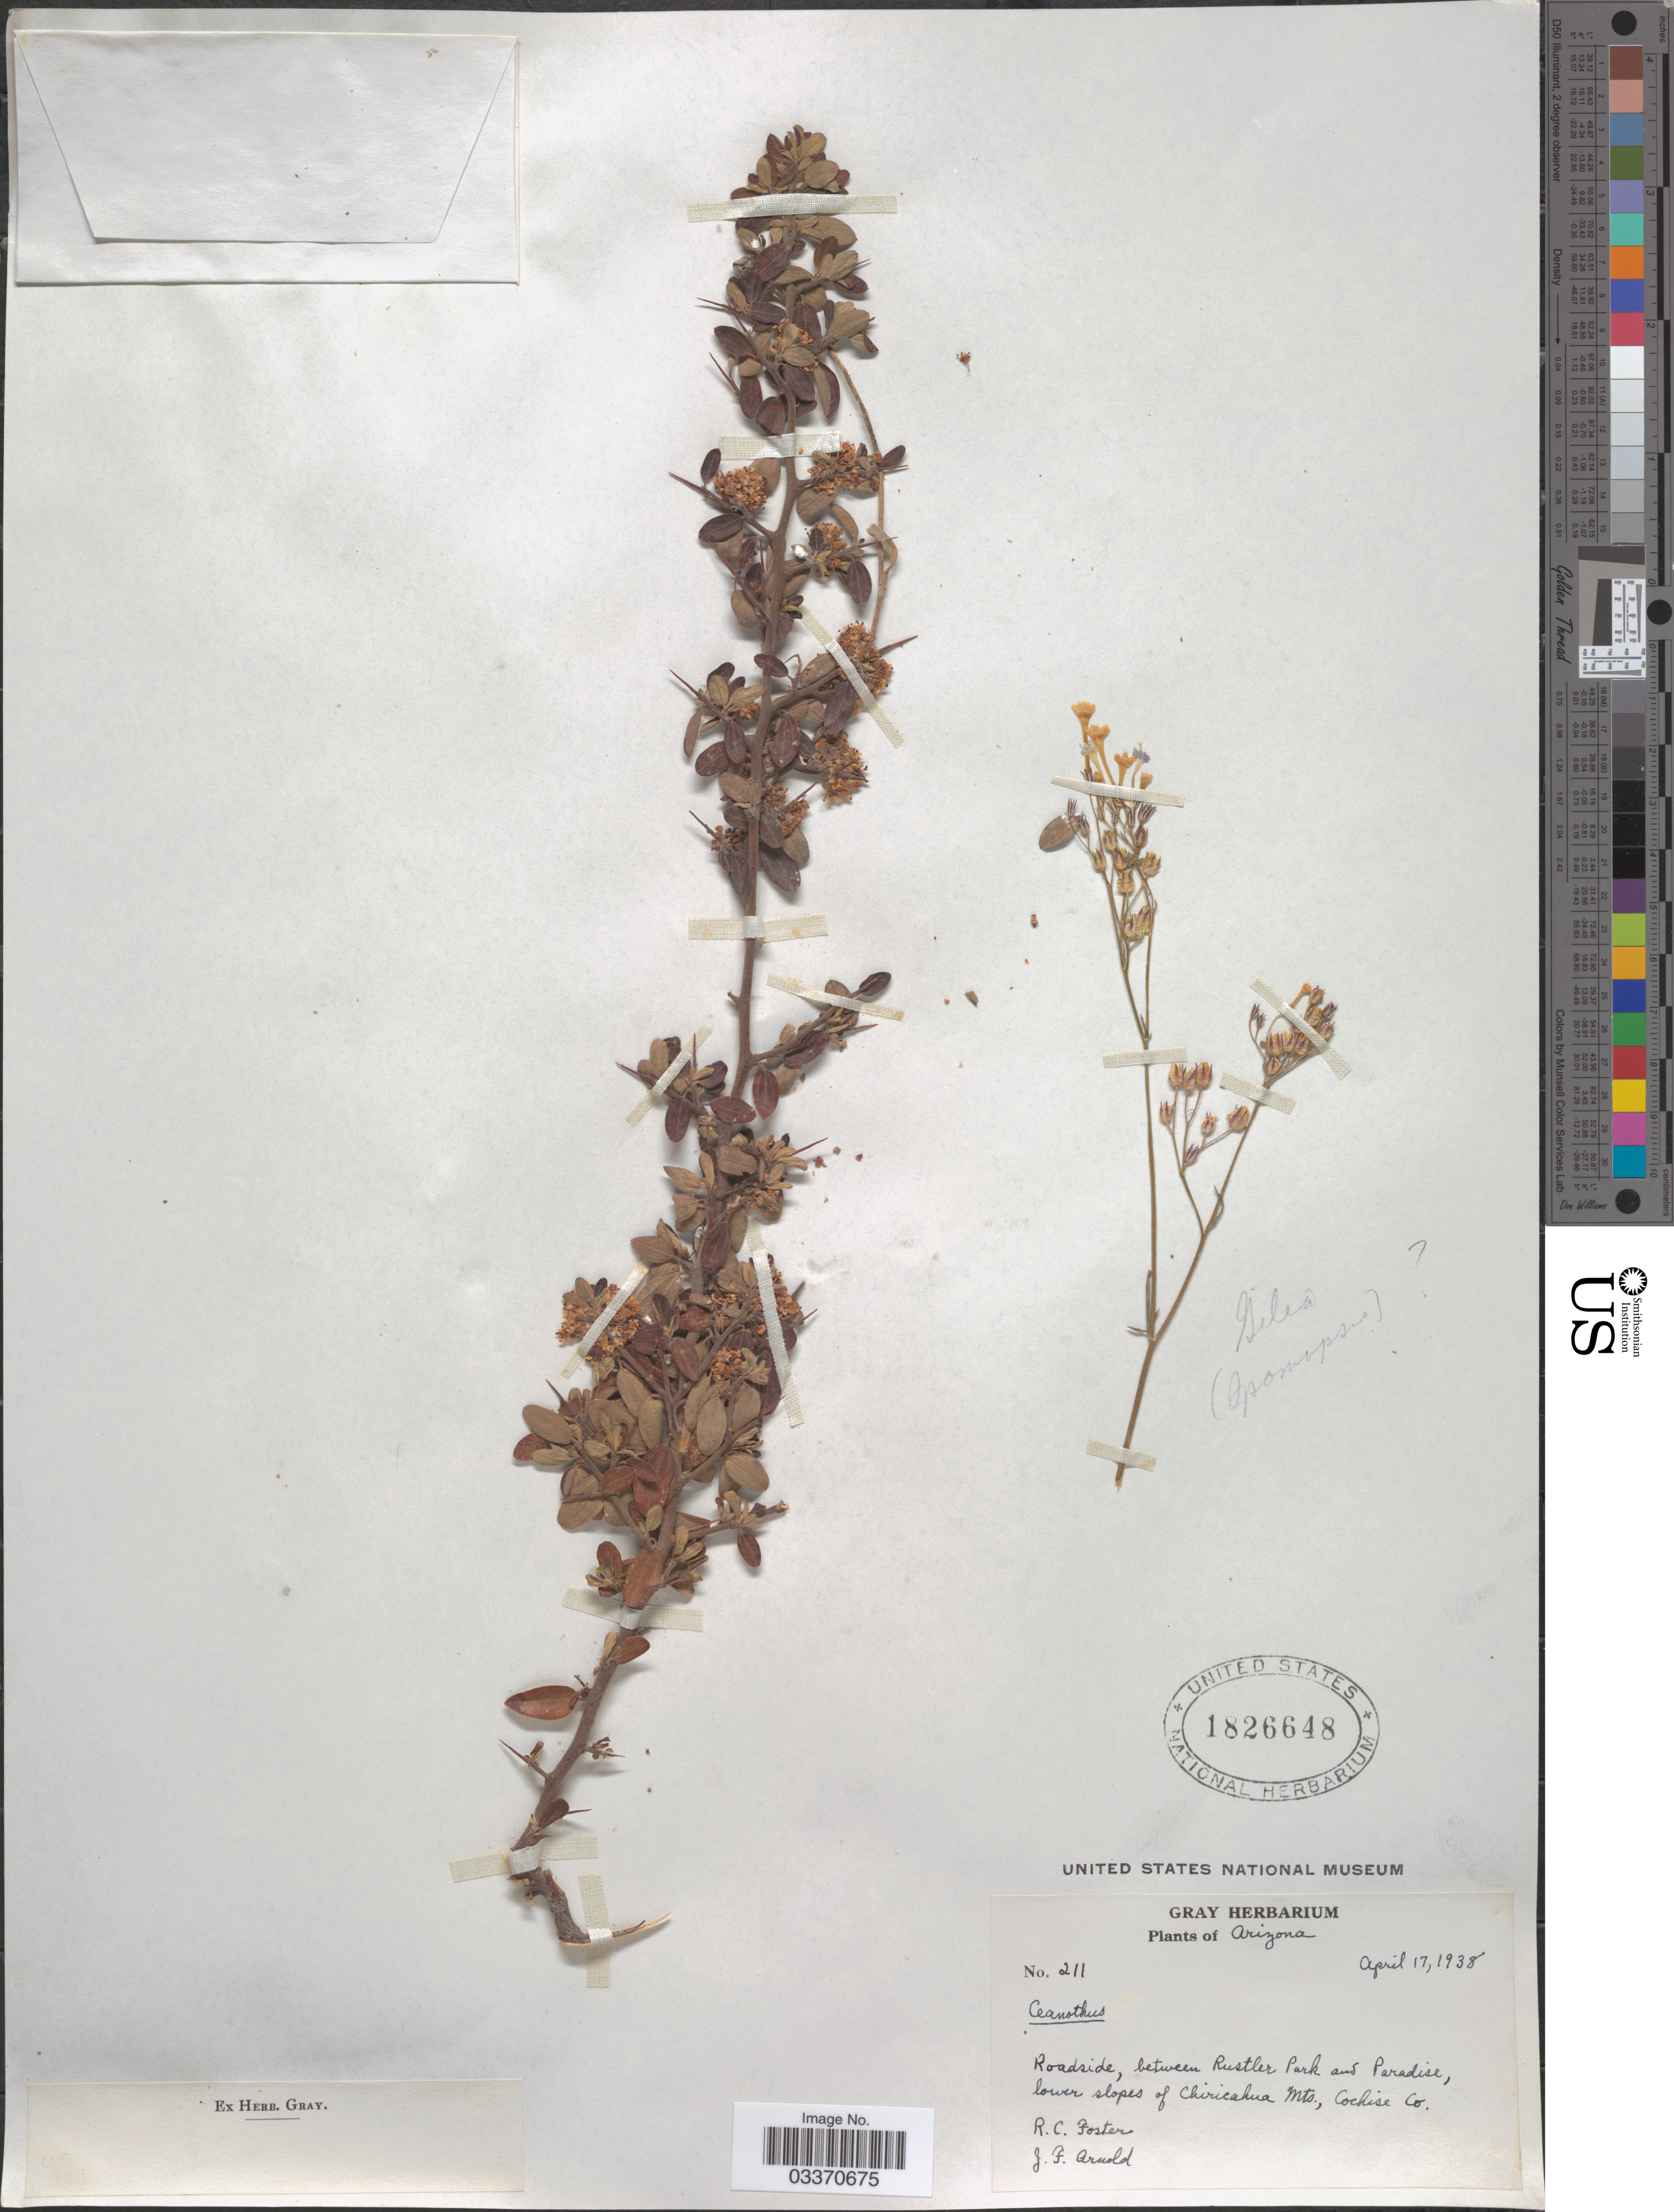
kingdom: Plantae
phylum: Tracheophyta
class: Magnoliopsida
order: Rosales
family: Rhamnaceae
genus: Ceanothus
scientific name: Ceanothus sp.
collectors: R. C. Foster & J. F. Arnold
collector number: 211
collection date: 1938-04-17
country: United States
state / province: Arizona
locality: Roadside, between Rustler Park and Paradise, lower slopes of Chiricahua Mts., Cochise Co.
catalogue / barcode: US 1826648